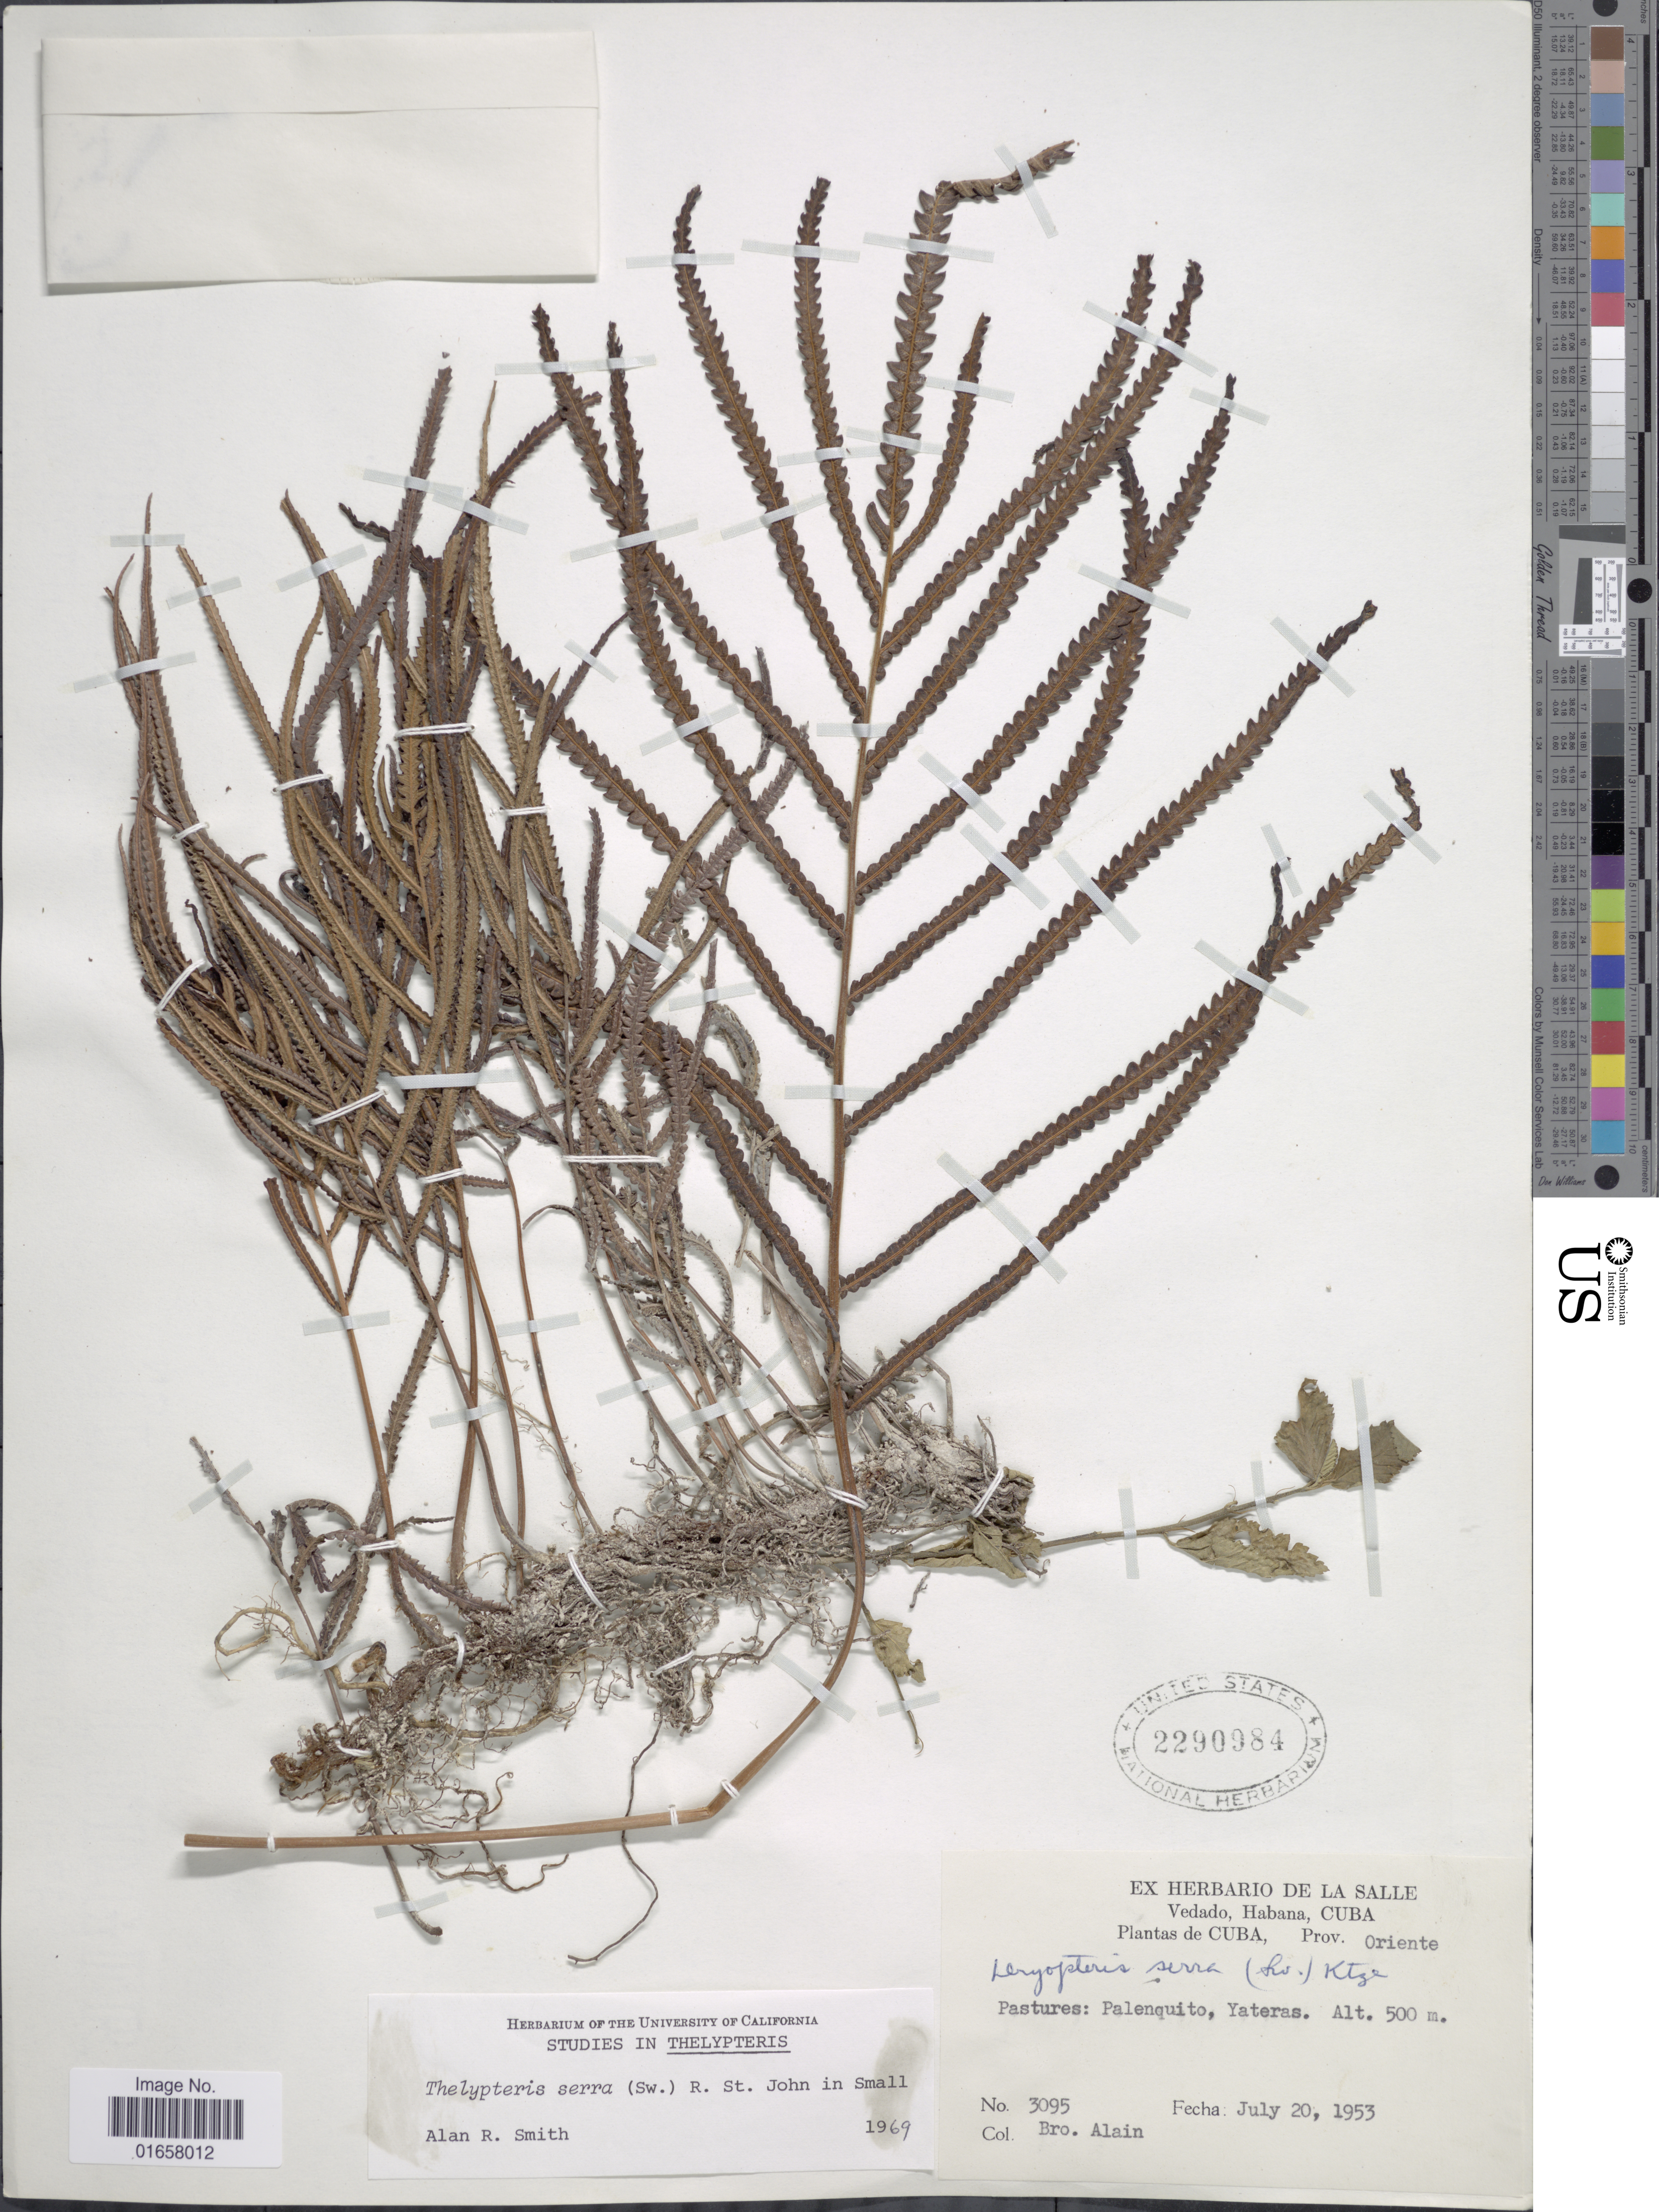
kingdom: Plantae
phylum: Tracheophyta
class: Polypodiopsida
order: Polypodiales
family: Thelypteridaceae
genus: Christella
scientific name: Christella serra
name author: (Sw.) Holttum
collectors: Bro. Alain - DO NOT USE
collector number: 3095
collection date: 1953-07-20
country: Cuba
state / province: Oriente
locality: Cuba, Prov. Oriente, Pastures: Palenquito, Yateras.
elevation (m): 500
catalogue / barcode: US 2290984